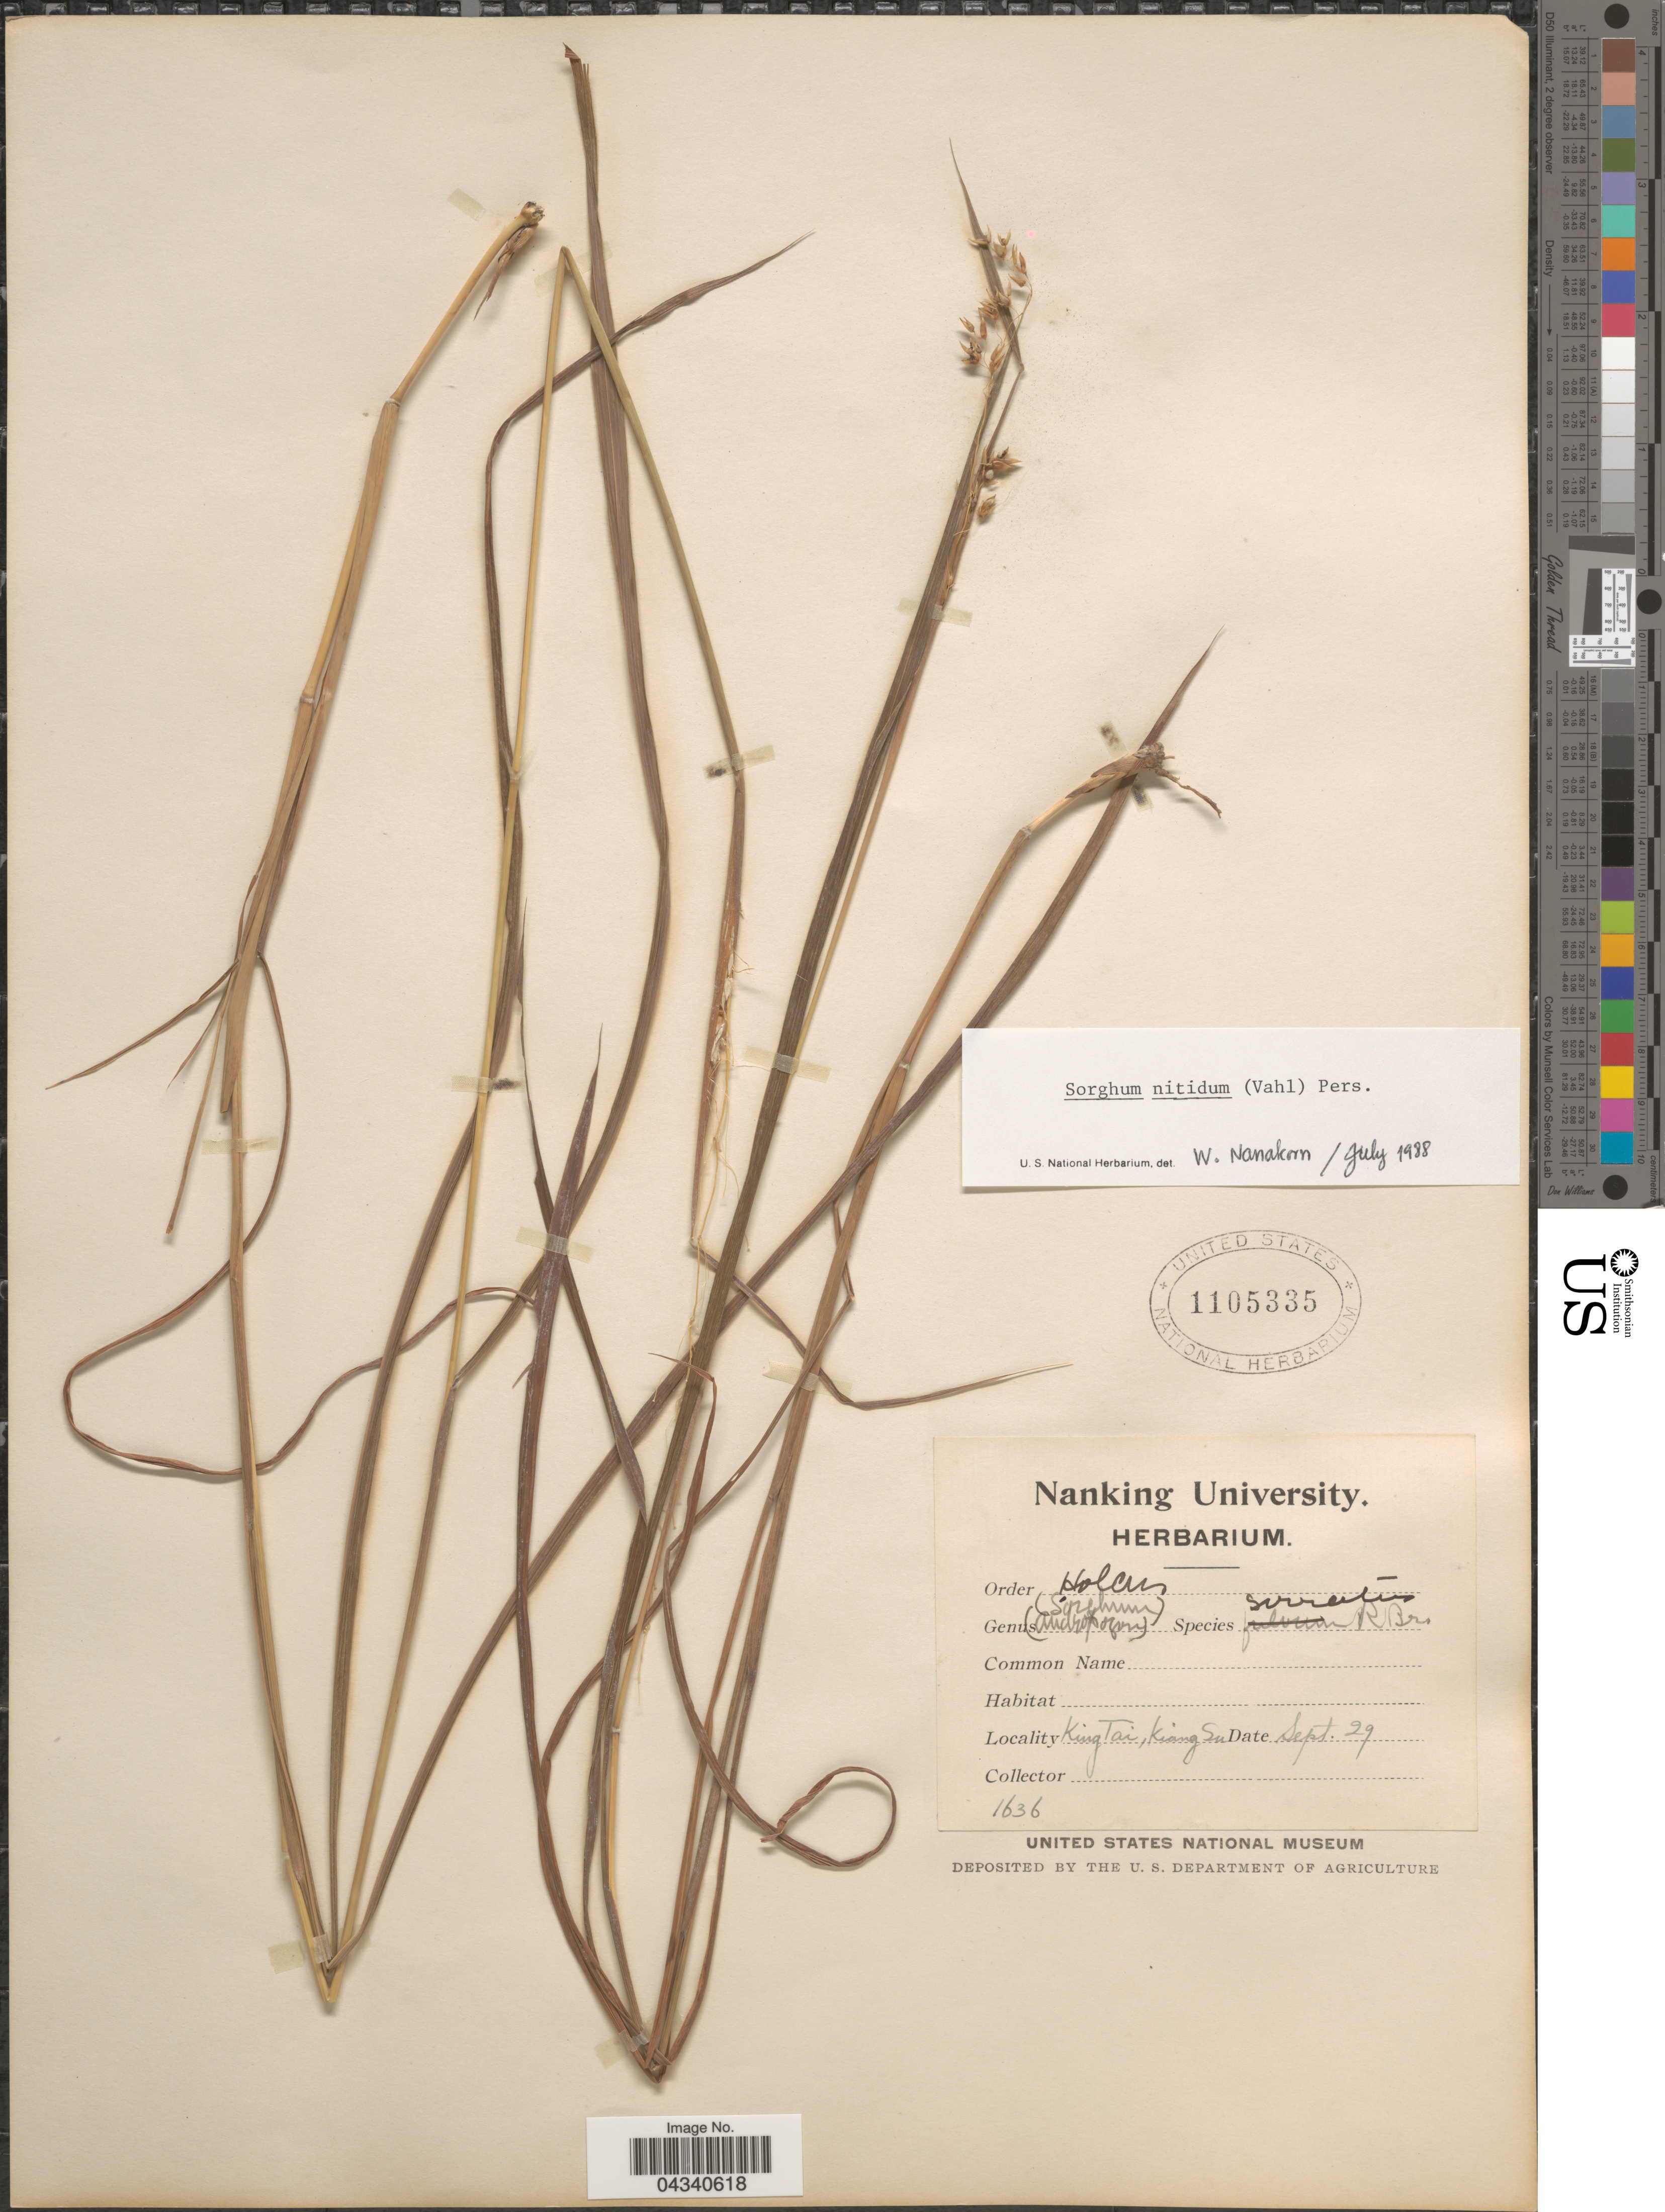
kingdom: Plantae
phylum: Tracheophyta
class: Liliopsida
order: Poales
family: Poaceae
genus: Sorghum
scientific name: Sorghum nitidum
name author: (Vahl) Pers.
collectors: ex herb. University of Nanking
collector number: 1636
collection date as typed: Transcribed d/m/y: /9/29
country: China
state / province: Jiangsu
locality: King Tai, Kiang Su.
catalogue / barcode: US 1105335